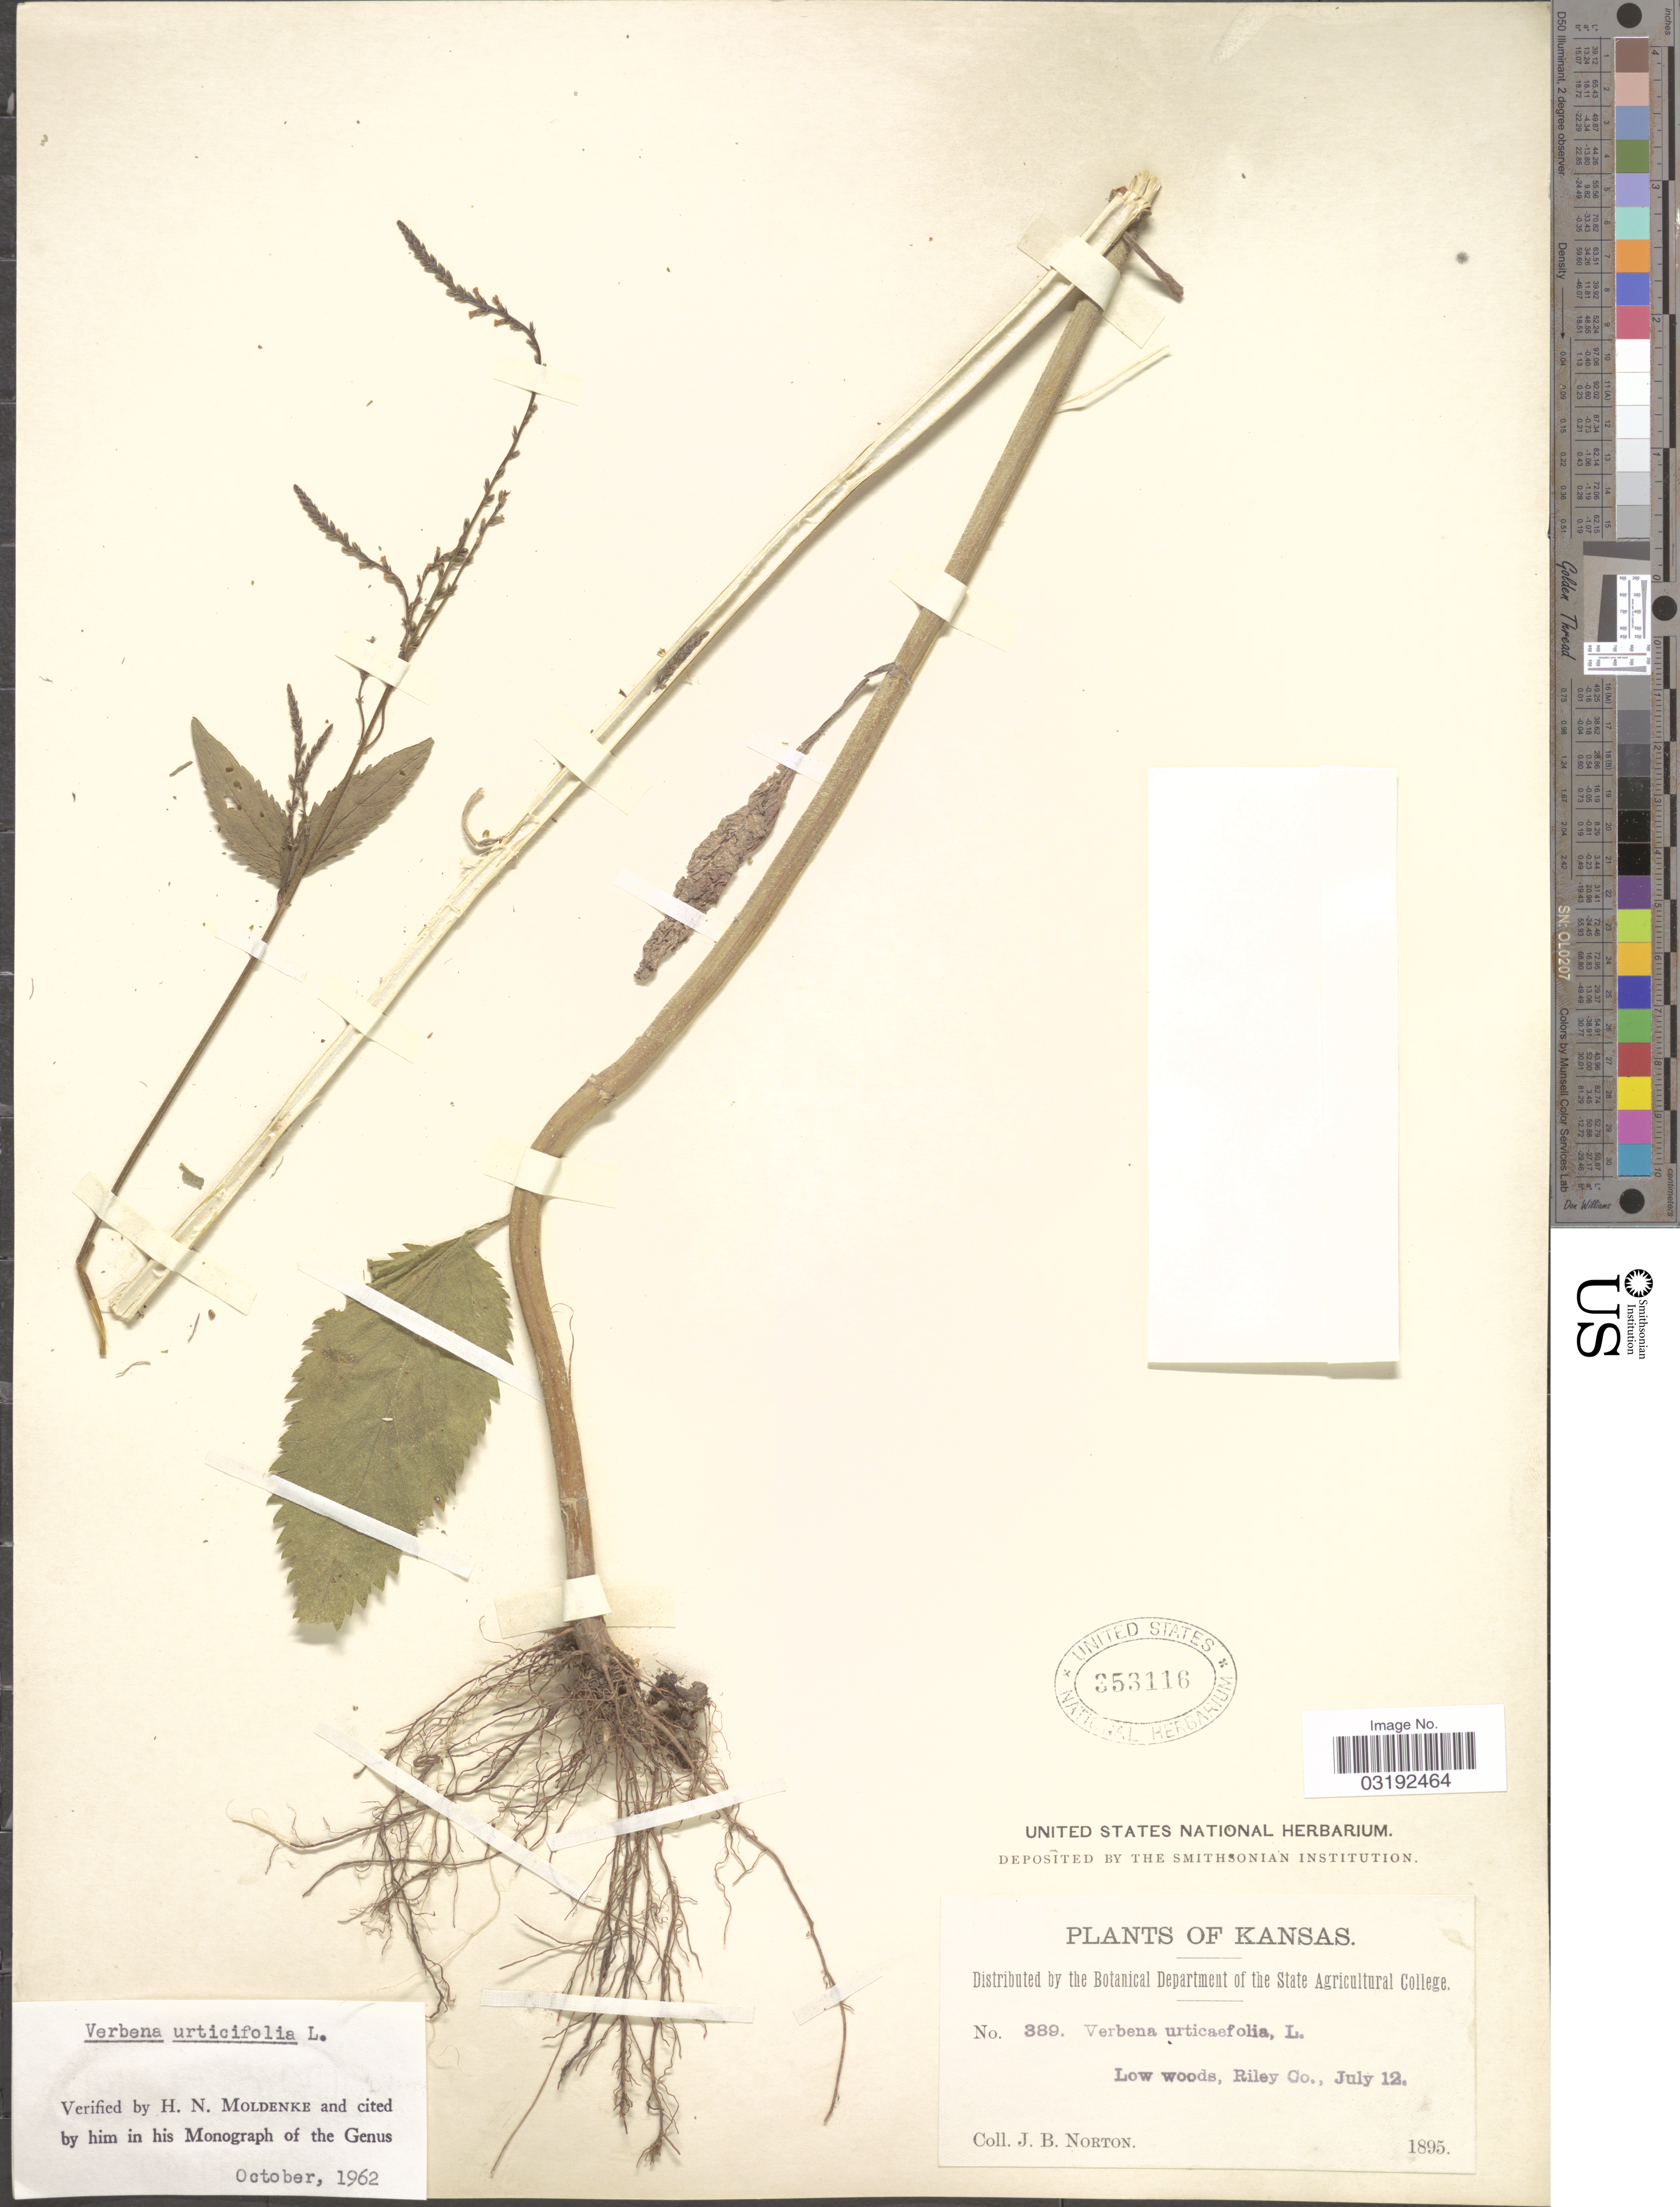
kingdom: Plantae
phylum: Tracheophyta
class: Magnoliopsida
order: Lamiales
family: Verbenaceae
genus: Verbena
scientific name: Verbena urticifolia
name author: L.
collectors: J. B. Norton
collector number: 389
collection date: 1895-07-12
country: United States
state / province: Kansas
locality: Low woods, Riley Co.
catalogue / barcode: US 353116